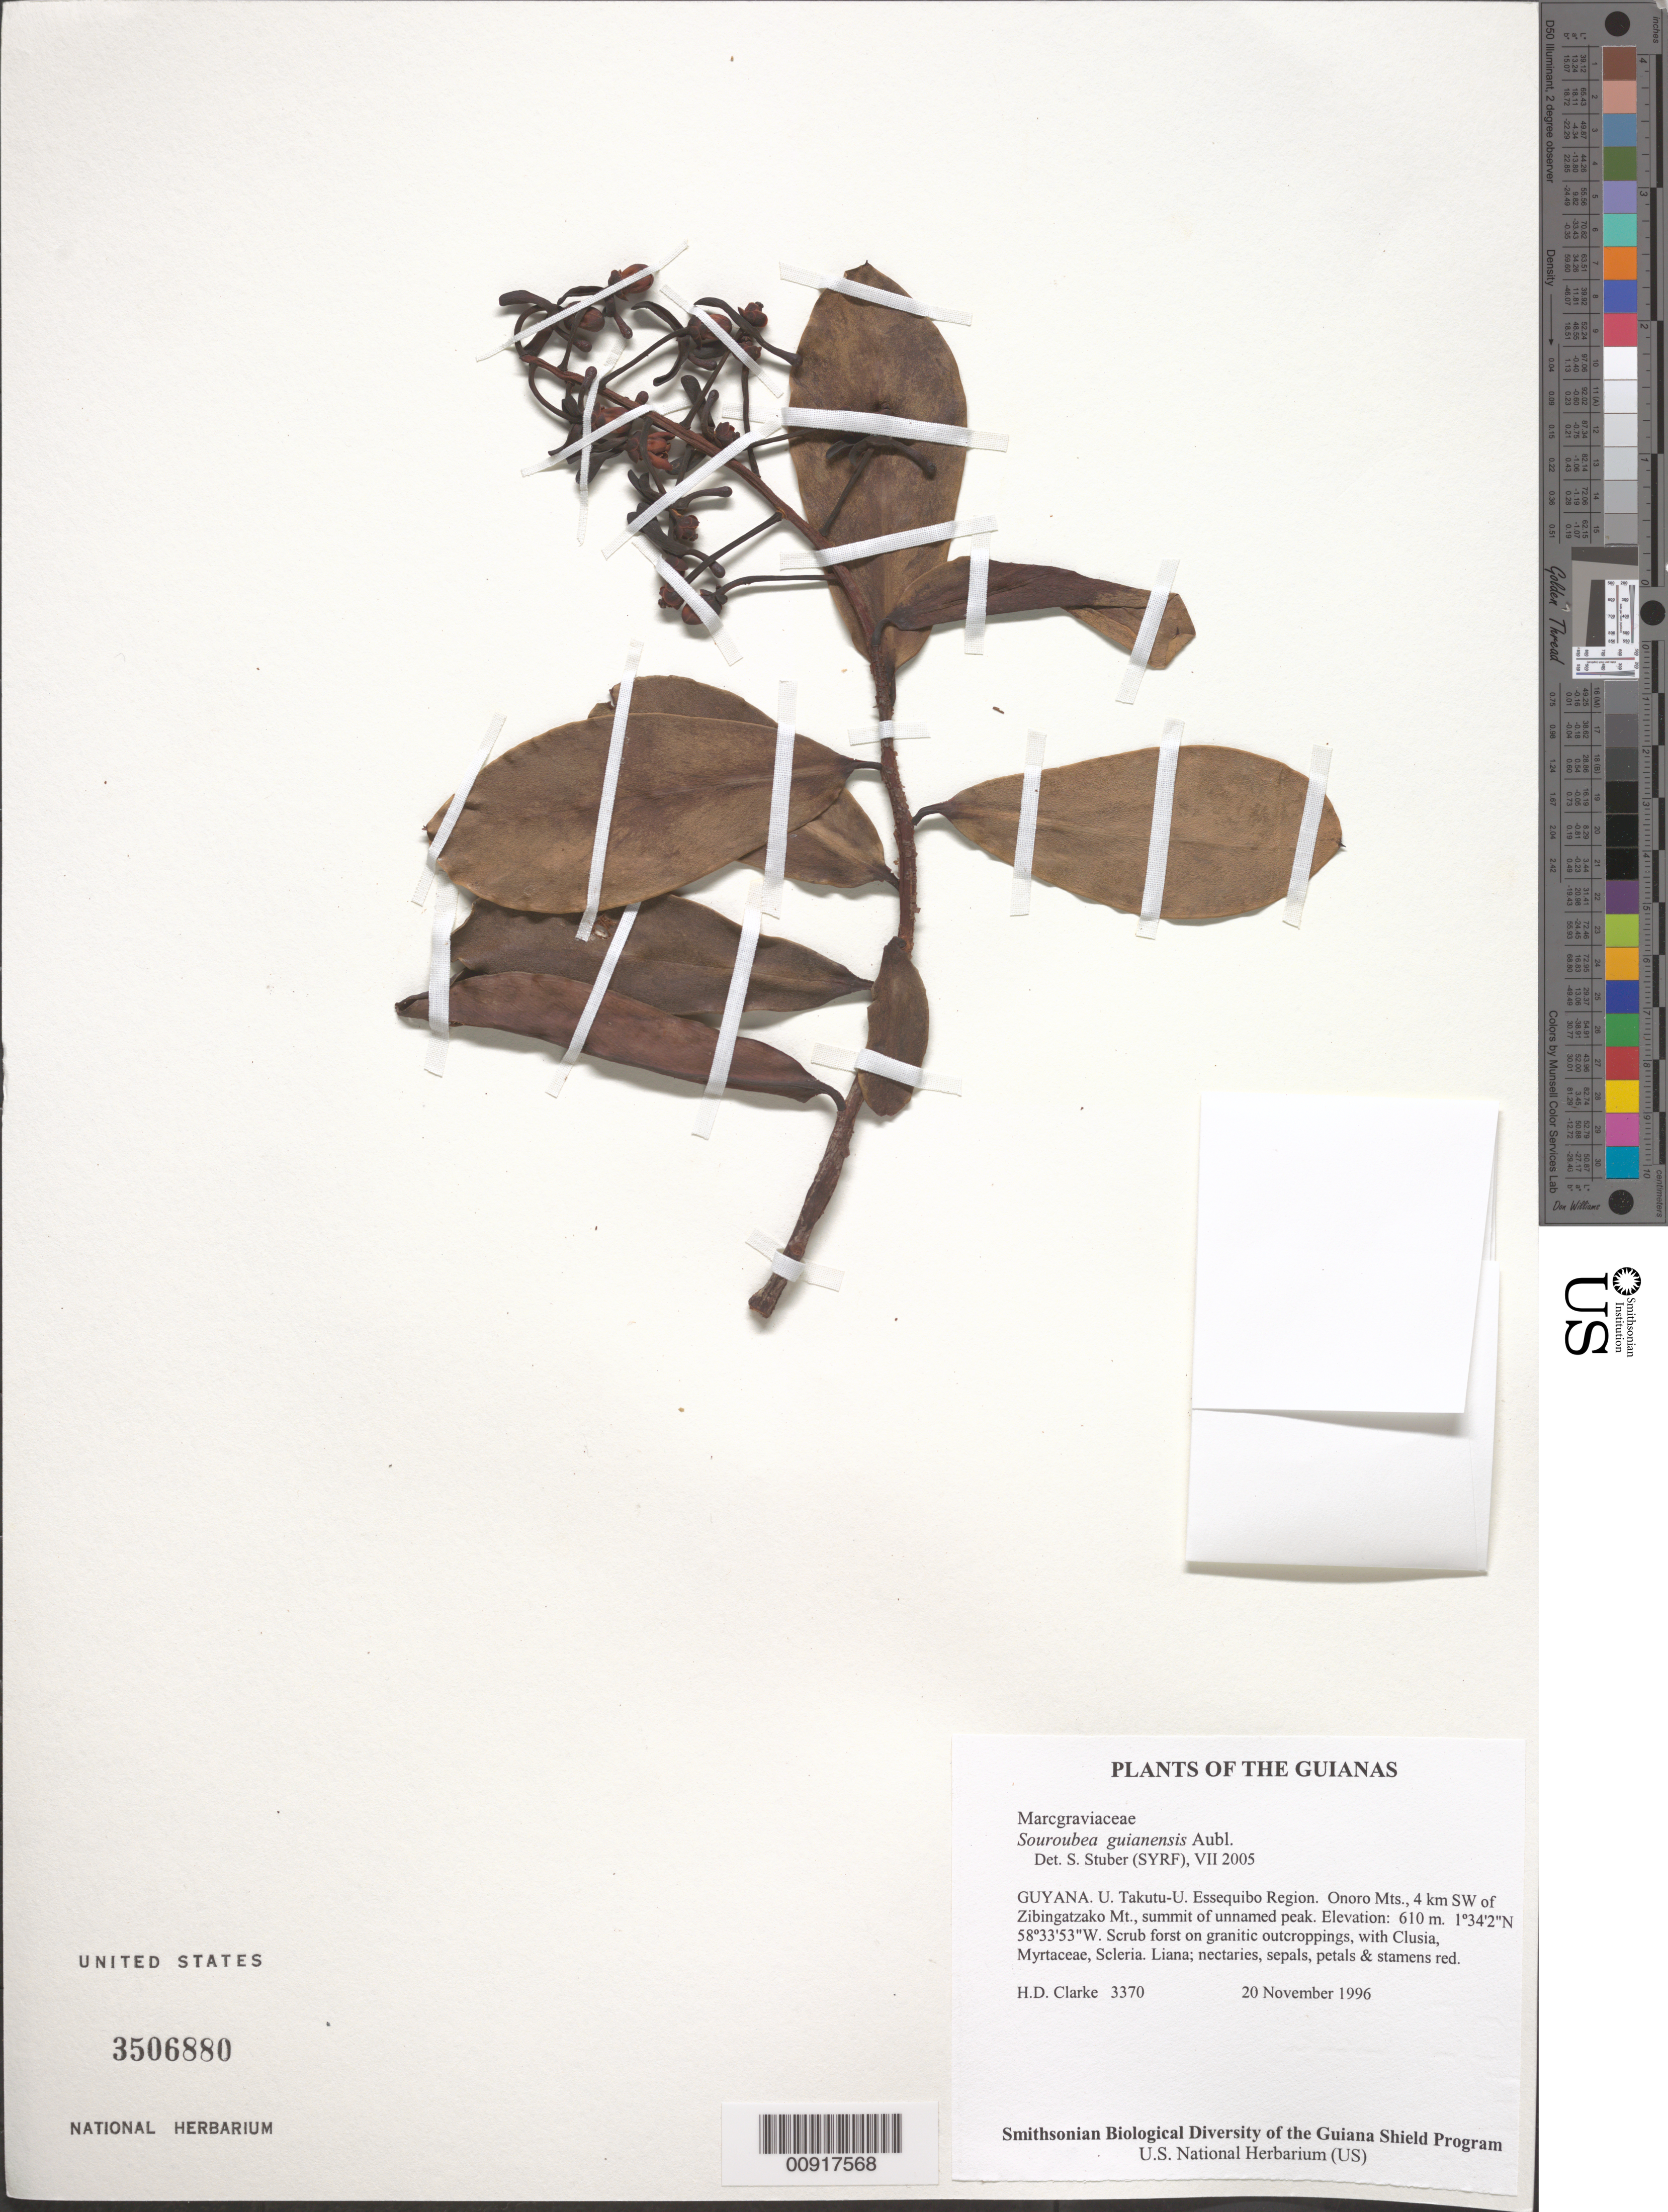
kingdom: Plantae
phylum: Tracheophyta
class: Magnoliopsida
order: Ericales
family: Marcgraviaceae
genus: Souroubea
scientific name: Souroubea guianensis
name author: Aubl.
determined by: Stuber, S.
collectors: H. D. Clarke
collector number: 3370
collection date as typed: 20 November 1996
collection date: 1996-11-20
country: Guyana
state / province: U. Takutu-U. Essequibo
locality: Onoro Mts., 4 km SW of Zibingatzako Mt., summit of unnamed peak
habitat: Scrub forest on granitic outcroppings, with Clusia, Myrtaceae, Scleria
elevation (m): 610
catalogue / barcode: US 3506880